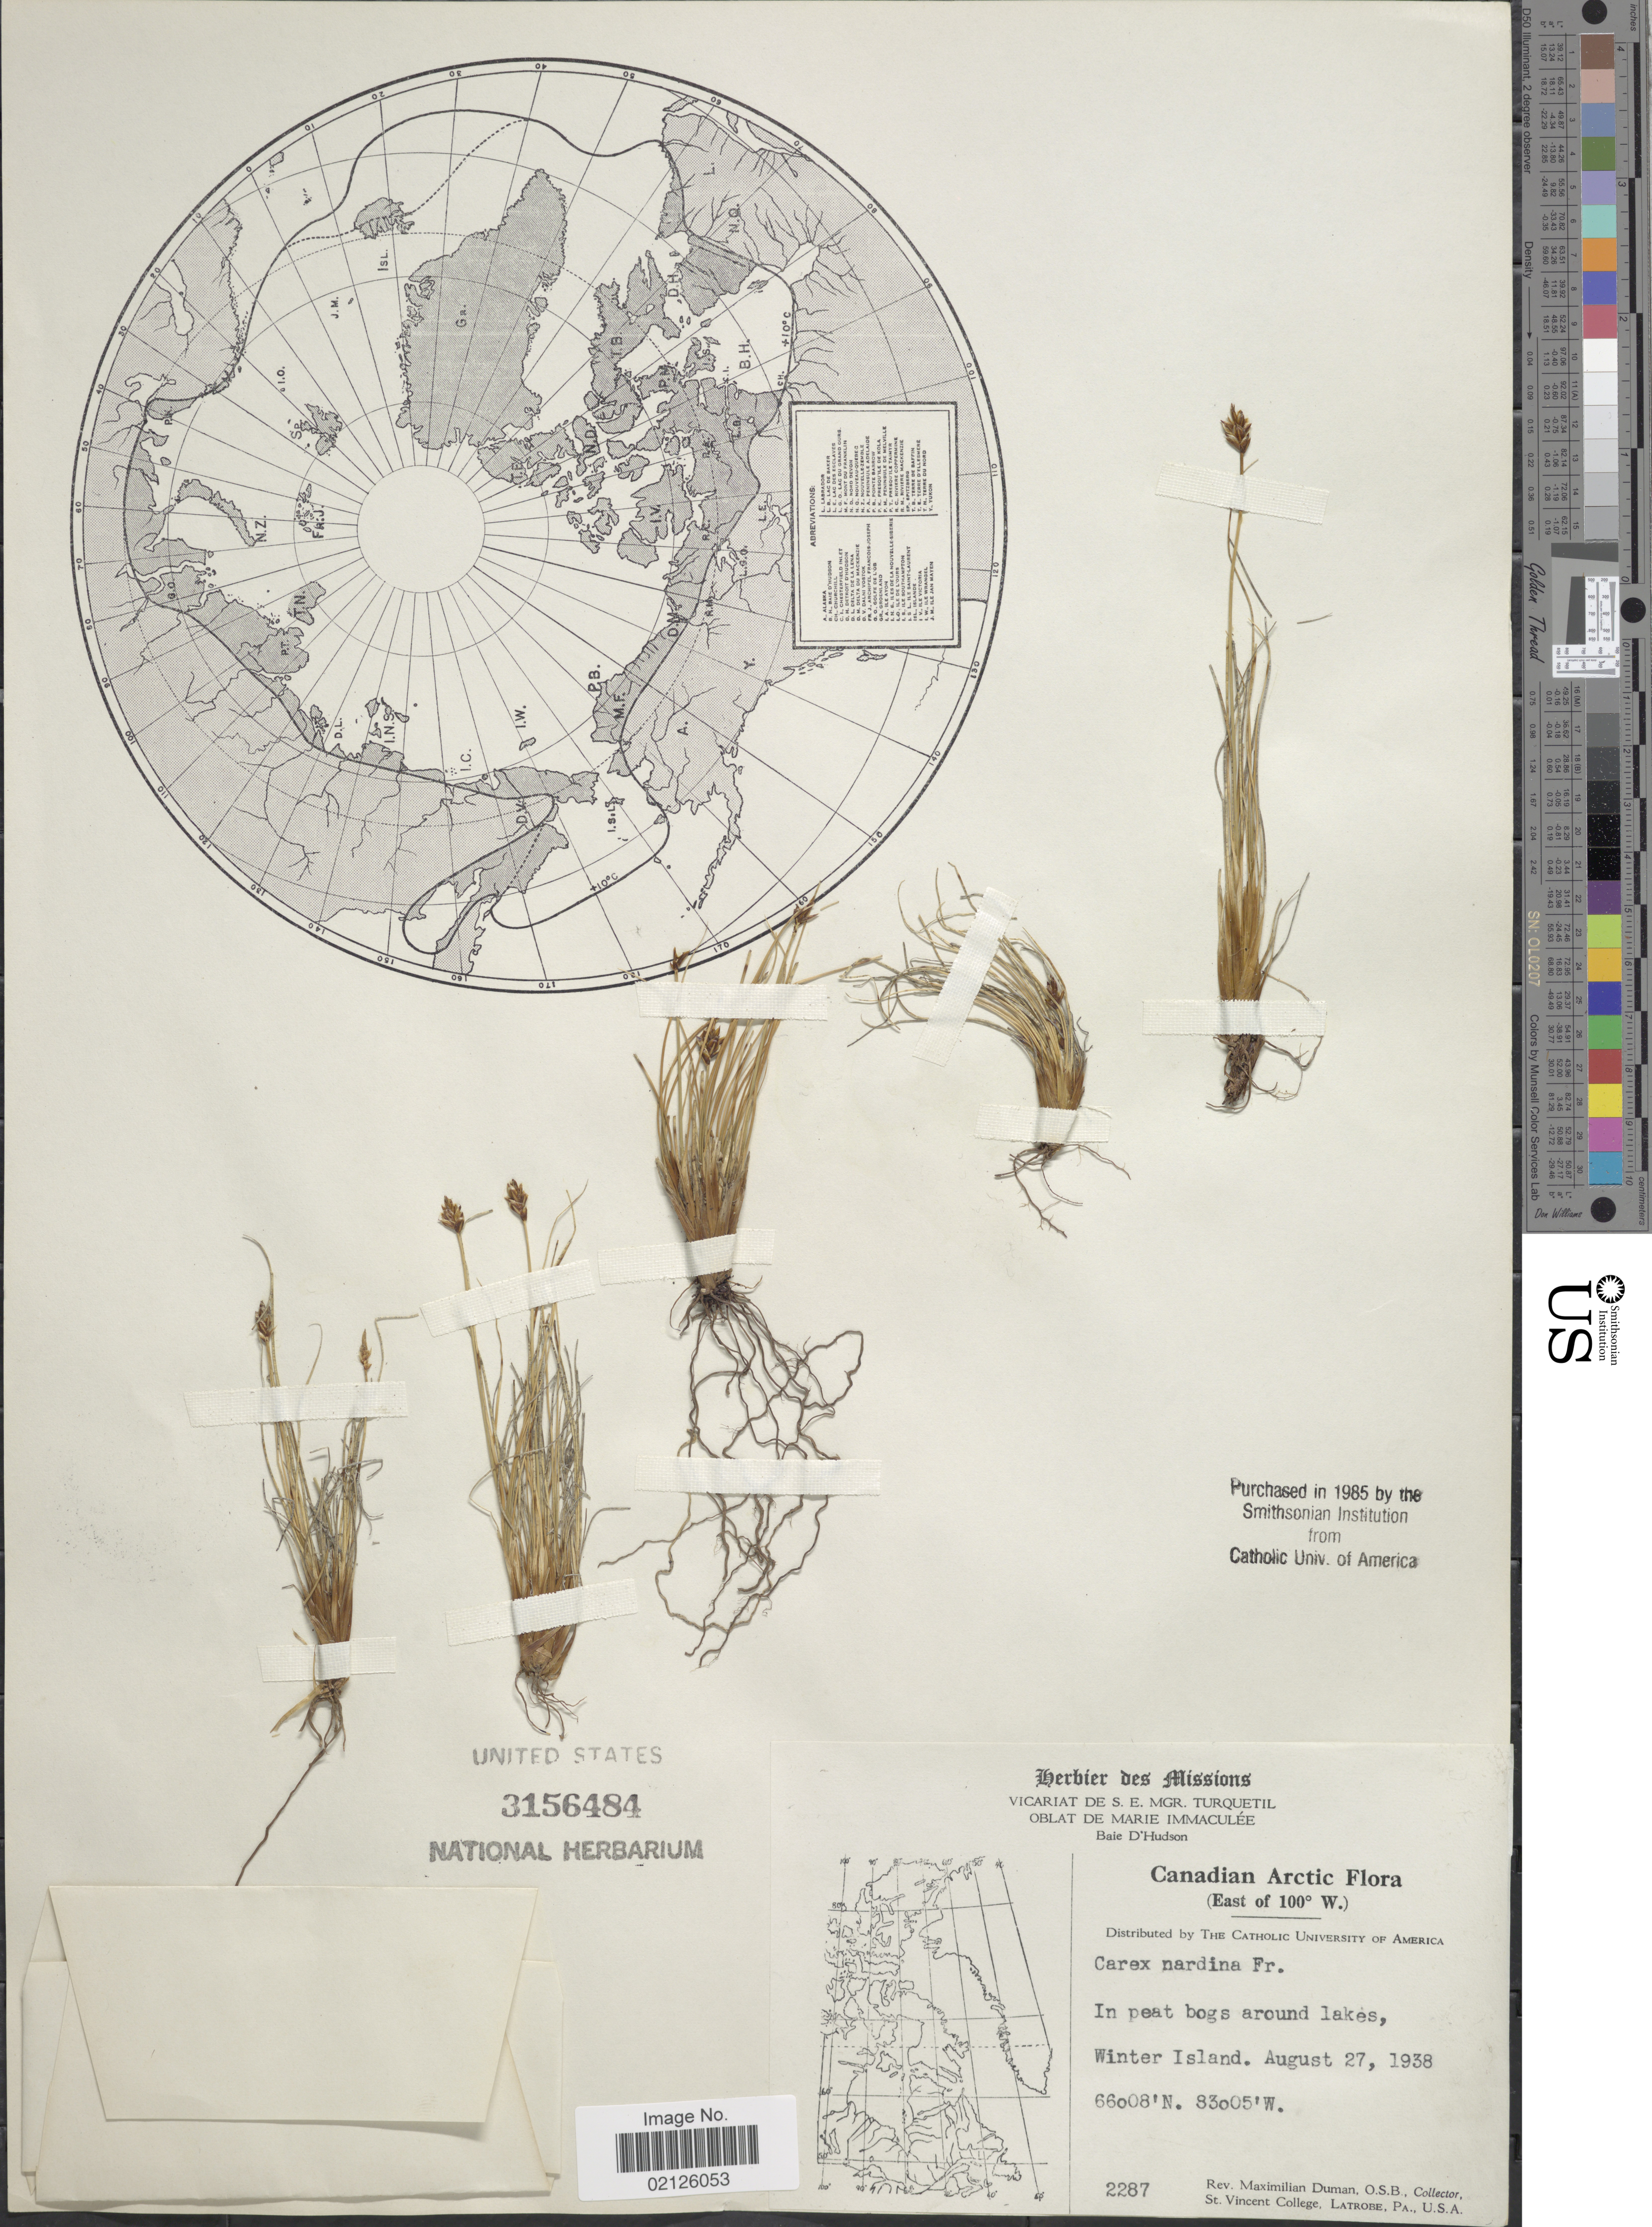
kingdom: Plantae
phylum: Tracheophyta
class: Liliopsida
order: Poales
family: Cyperaceae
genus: Carex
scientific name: Carex nardina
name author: (Hornem.) Fr.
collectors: M. Duman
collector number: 2287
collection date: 1938-08-27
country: Canada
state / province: Nunavut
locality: Canadian Arctic (East of 100° W.) In peat bogs around lakes, Winter Island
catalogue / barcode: US 3156484